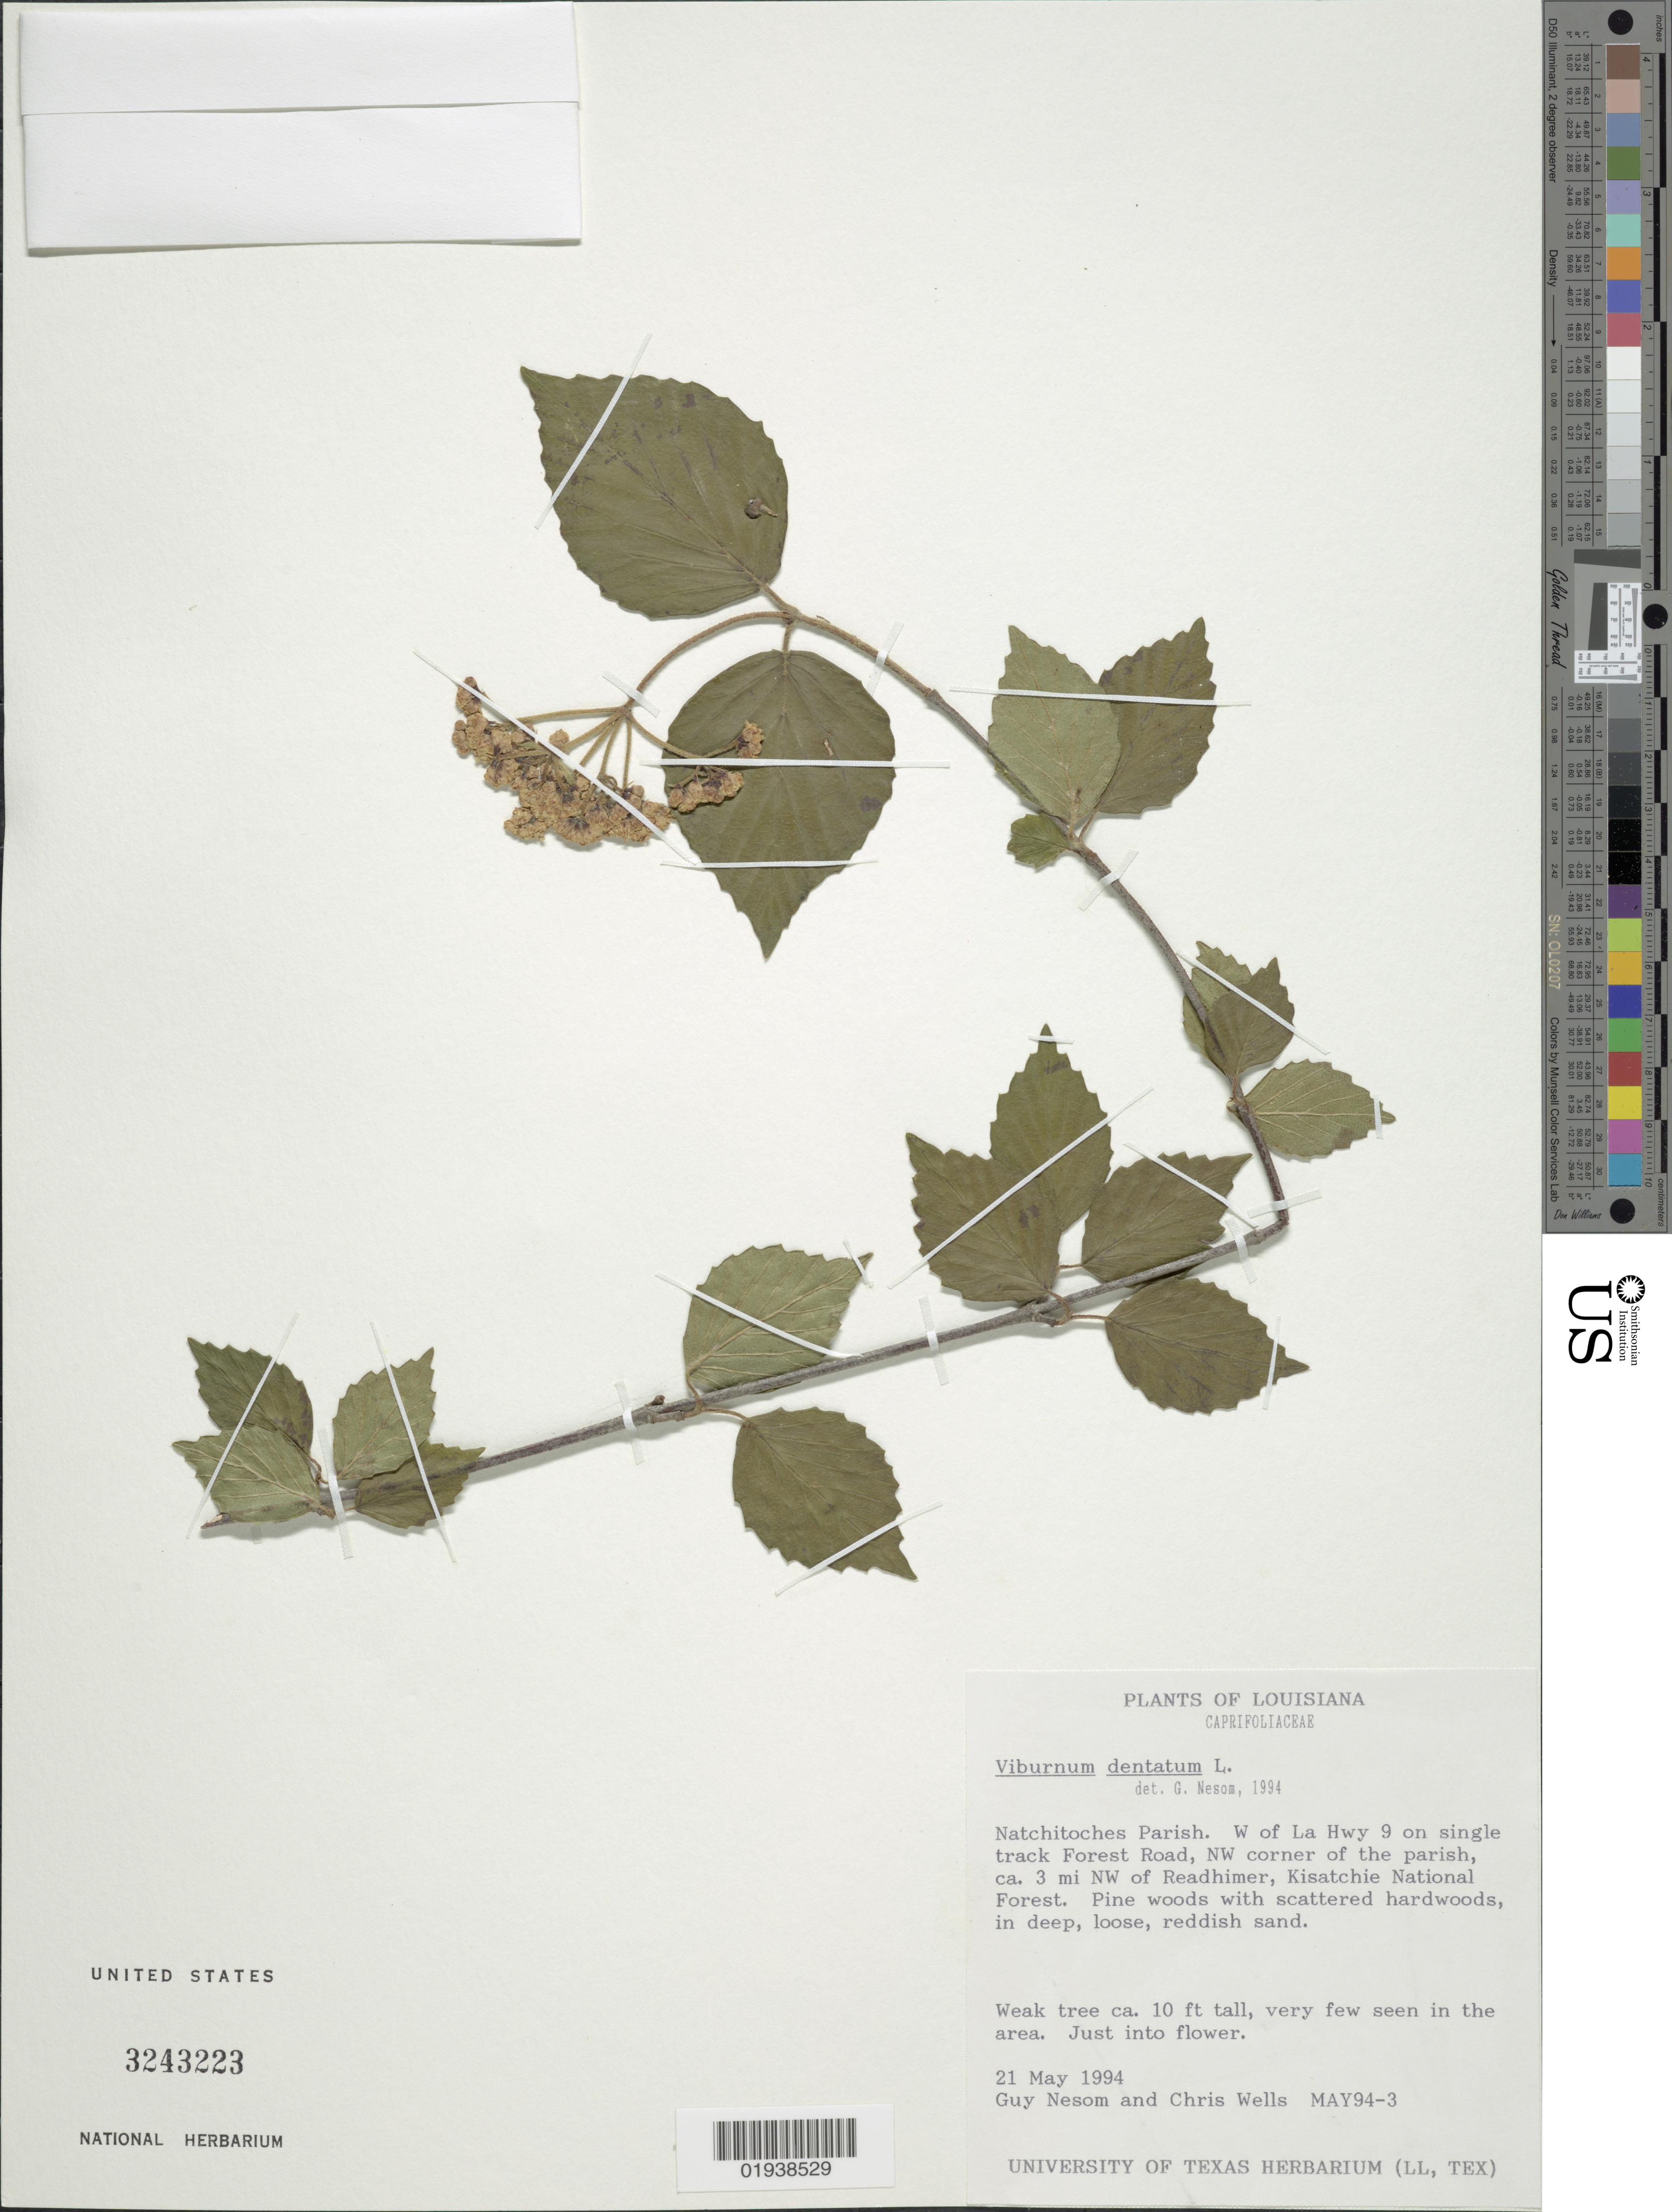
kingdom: Plantae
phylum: Tracheophyta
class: Magnoliopsida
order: Dipsacales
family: Viburnaceae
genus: Viburnum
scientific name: Viburnum dentatum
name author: L.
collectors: G. Nesom & C. Wells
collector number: MAY94-3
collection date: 1994-05-21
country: United States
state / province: Louisiana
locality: Natchitoches Parish. W of La Hwy 9 on single track Forest Road, NW corner of the parish, ca. 3 mi NW of Readhimer, Kisatchie National Forest.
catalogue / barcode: US 3243223